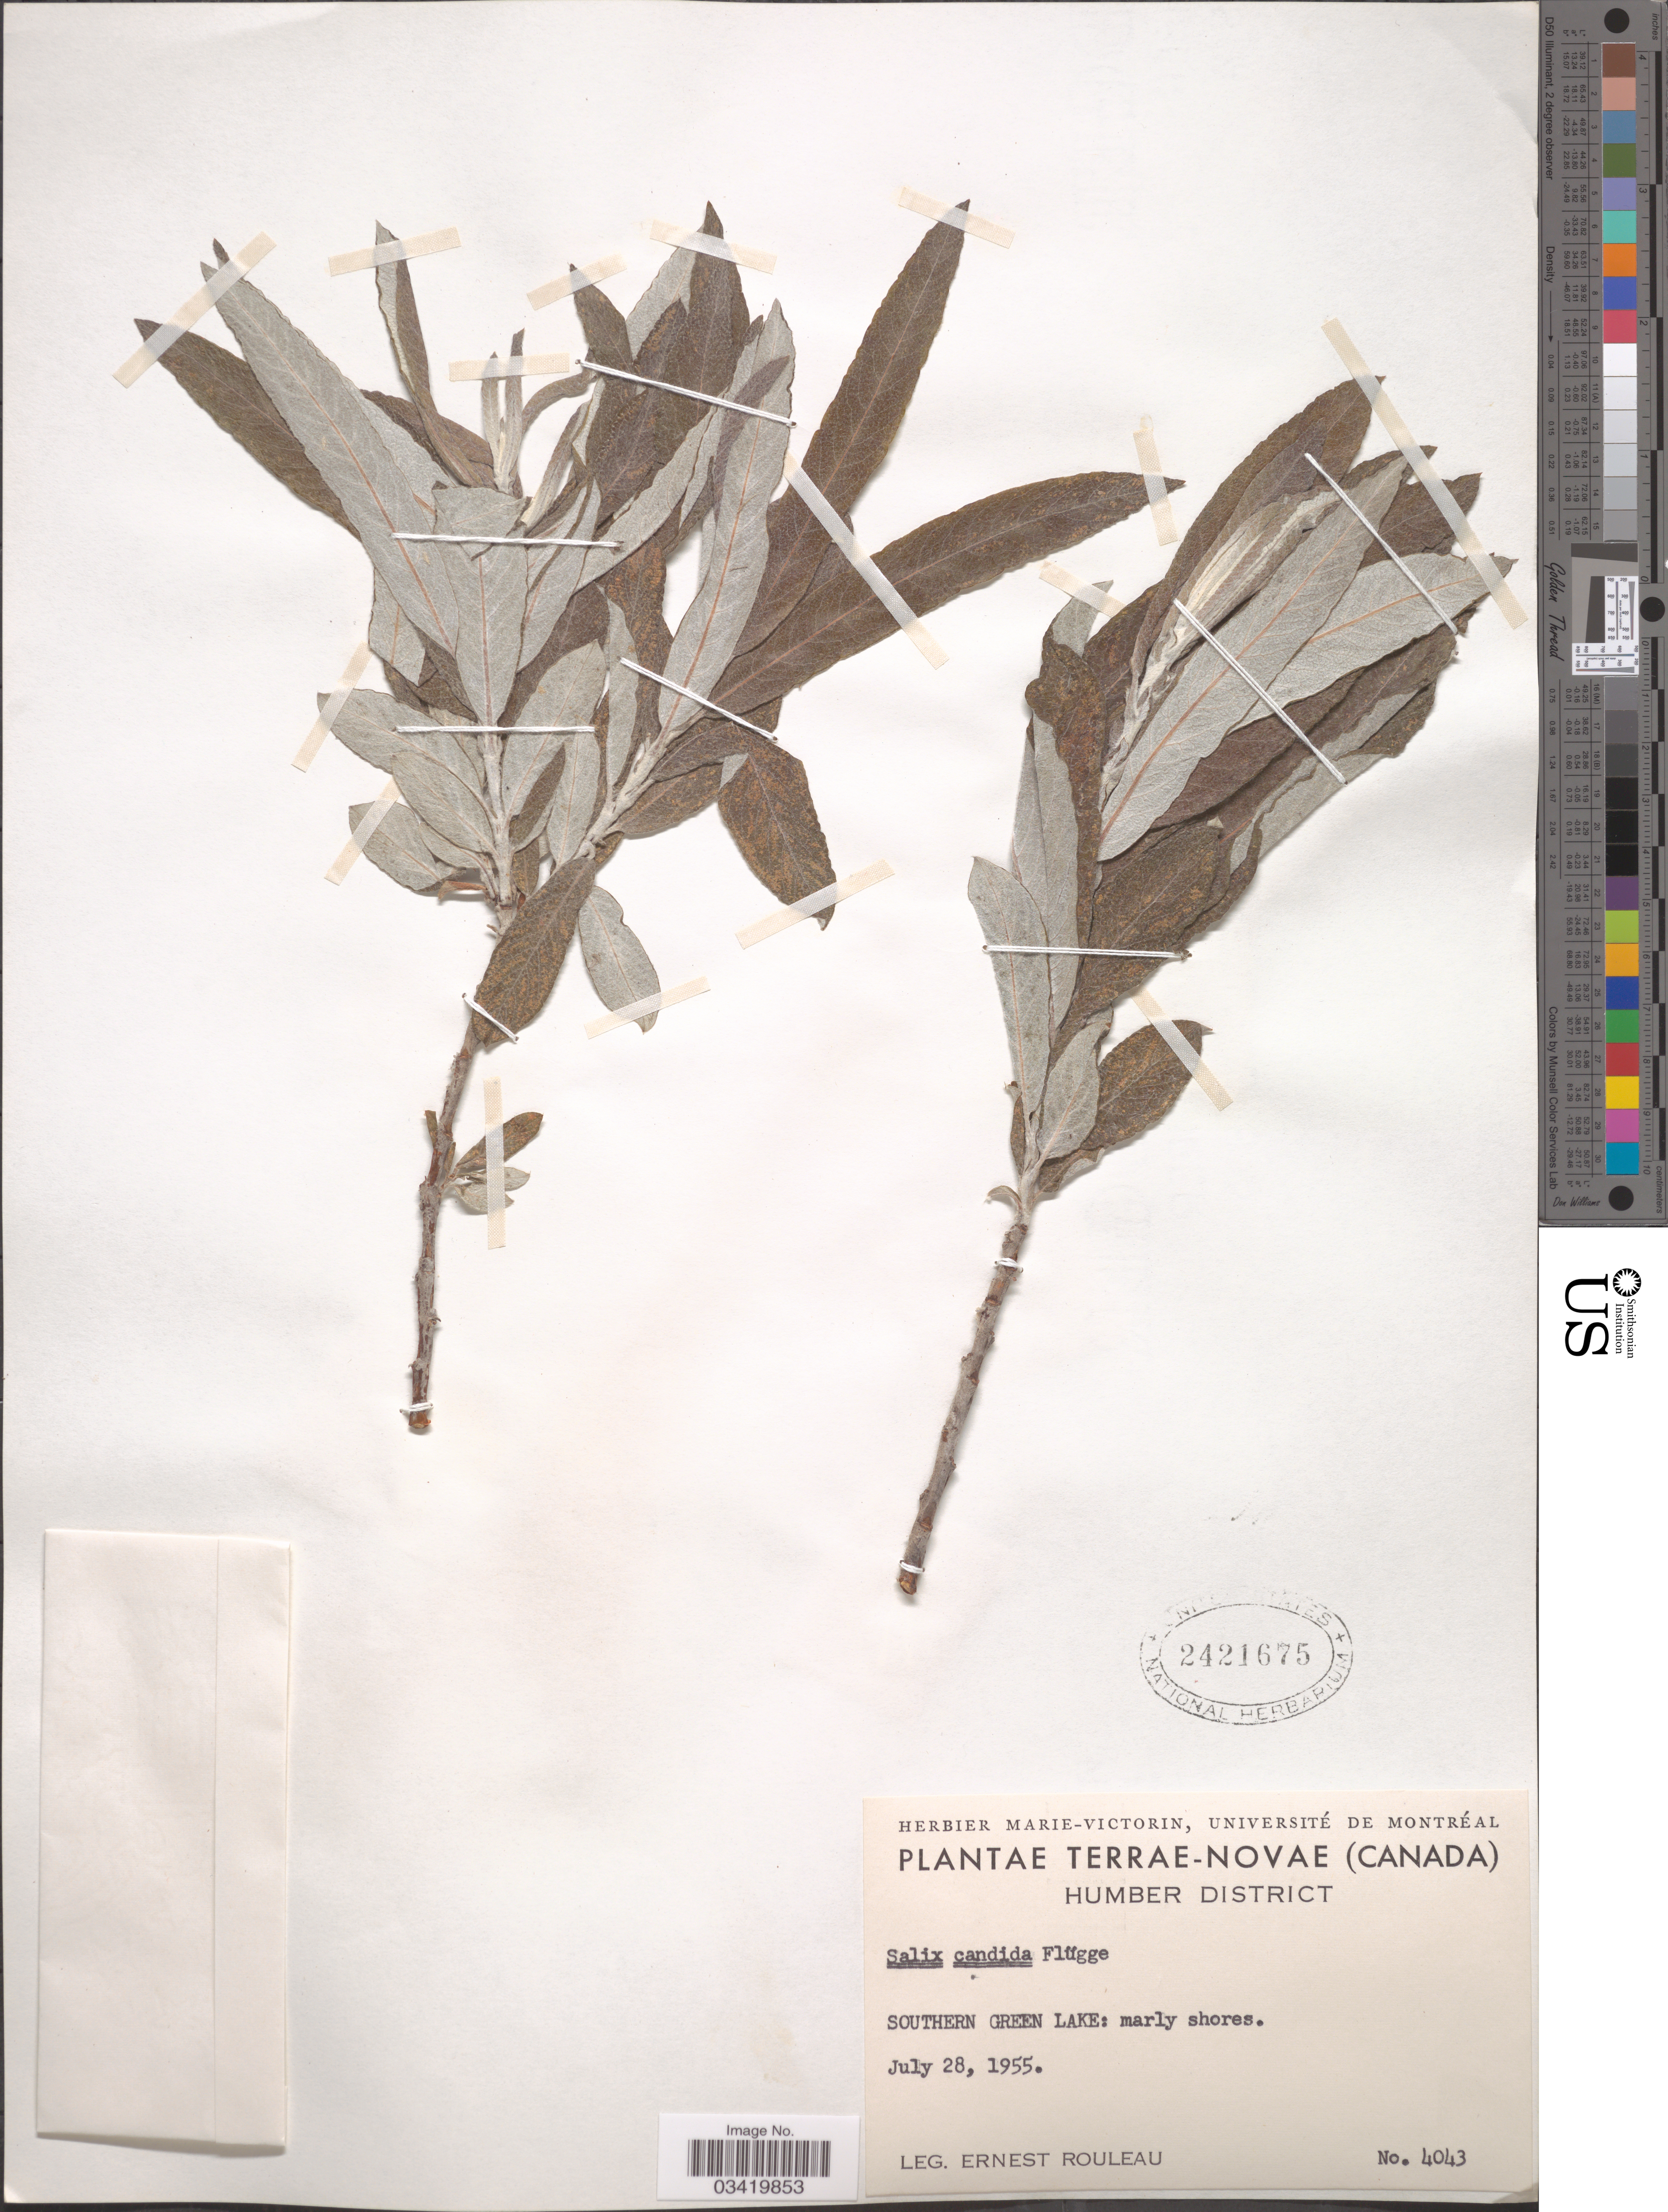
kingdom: Plantae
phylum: Tracheophyta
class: Magnoliopsida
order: Malpighiales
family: Salicaceae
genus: Salix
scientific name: Salix candida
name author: Flüggé ex Willd.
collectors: E. Rouleau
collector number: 4043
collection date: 1955-07-28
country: Canada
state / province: Newfoundland and Labrador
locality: Terrae-Novae. Humber District. Southern Green Lake: marly shores.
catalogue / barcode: US 2421675